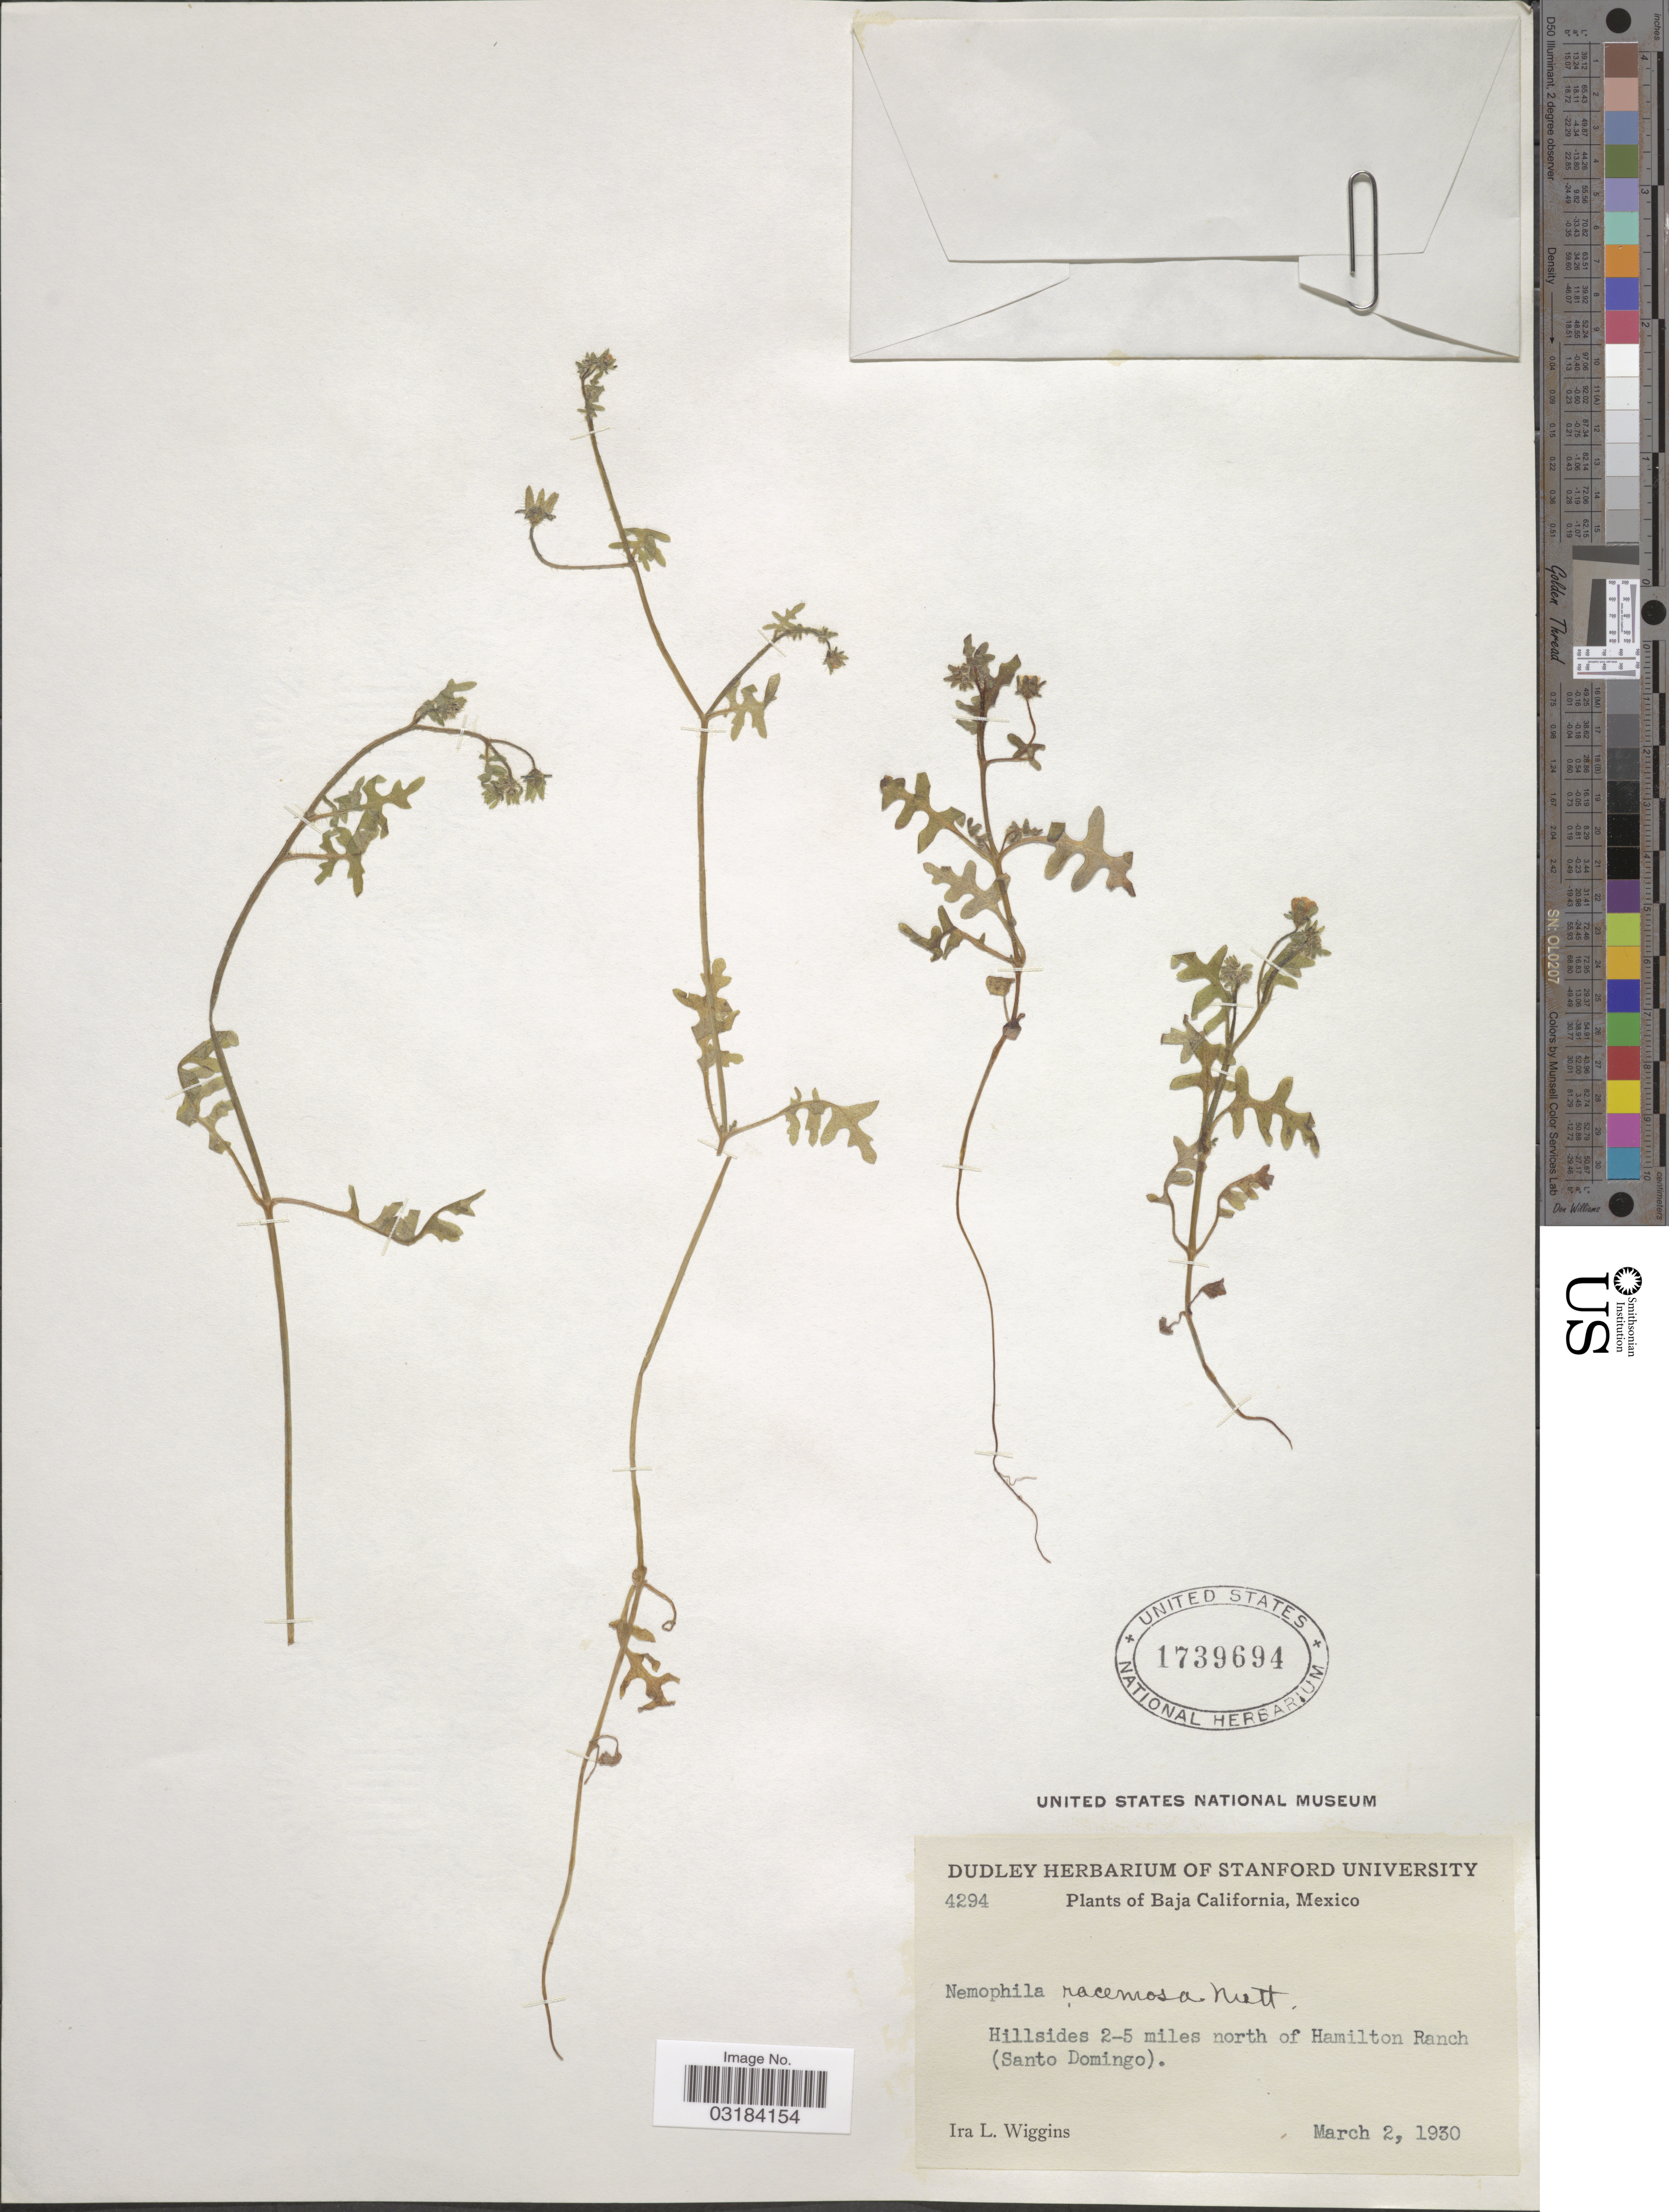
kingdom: Plantae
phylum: Tracheophyta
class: Magnoliopsida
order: Boraginales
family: Hydrophyllaceae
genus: Pholistoma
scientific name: Pholistoma racemosum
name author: (Nutt. ex A. Gray) Constance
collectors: I. L. Wiggins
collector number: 4294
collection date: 1930-03-02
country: Mexico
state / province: Baja California Norte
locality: Hillsides 2-5 miles north of Hamilton Ranch (Santo Domingo).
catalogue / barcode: US 1739694